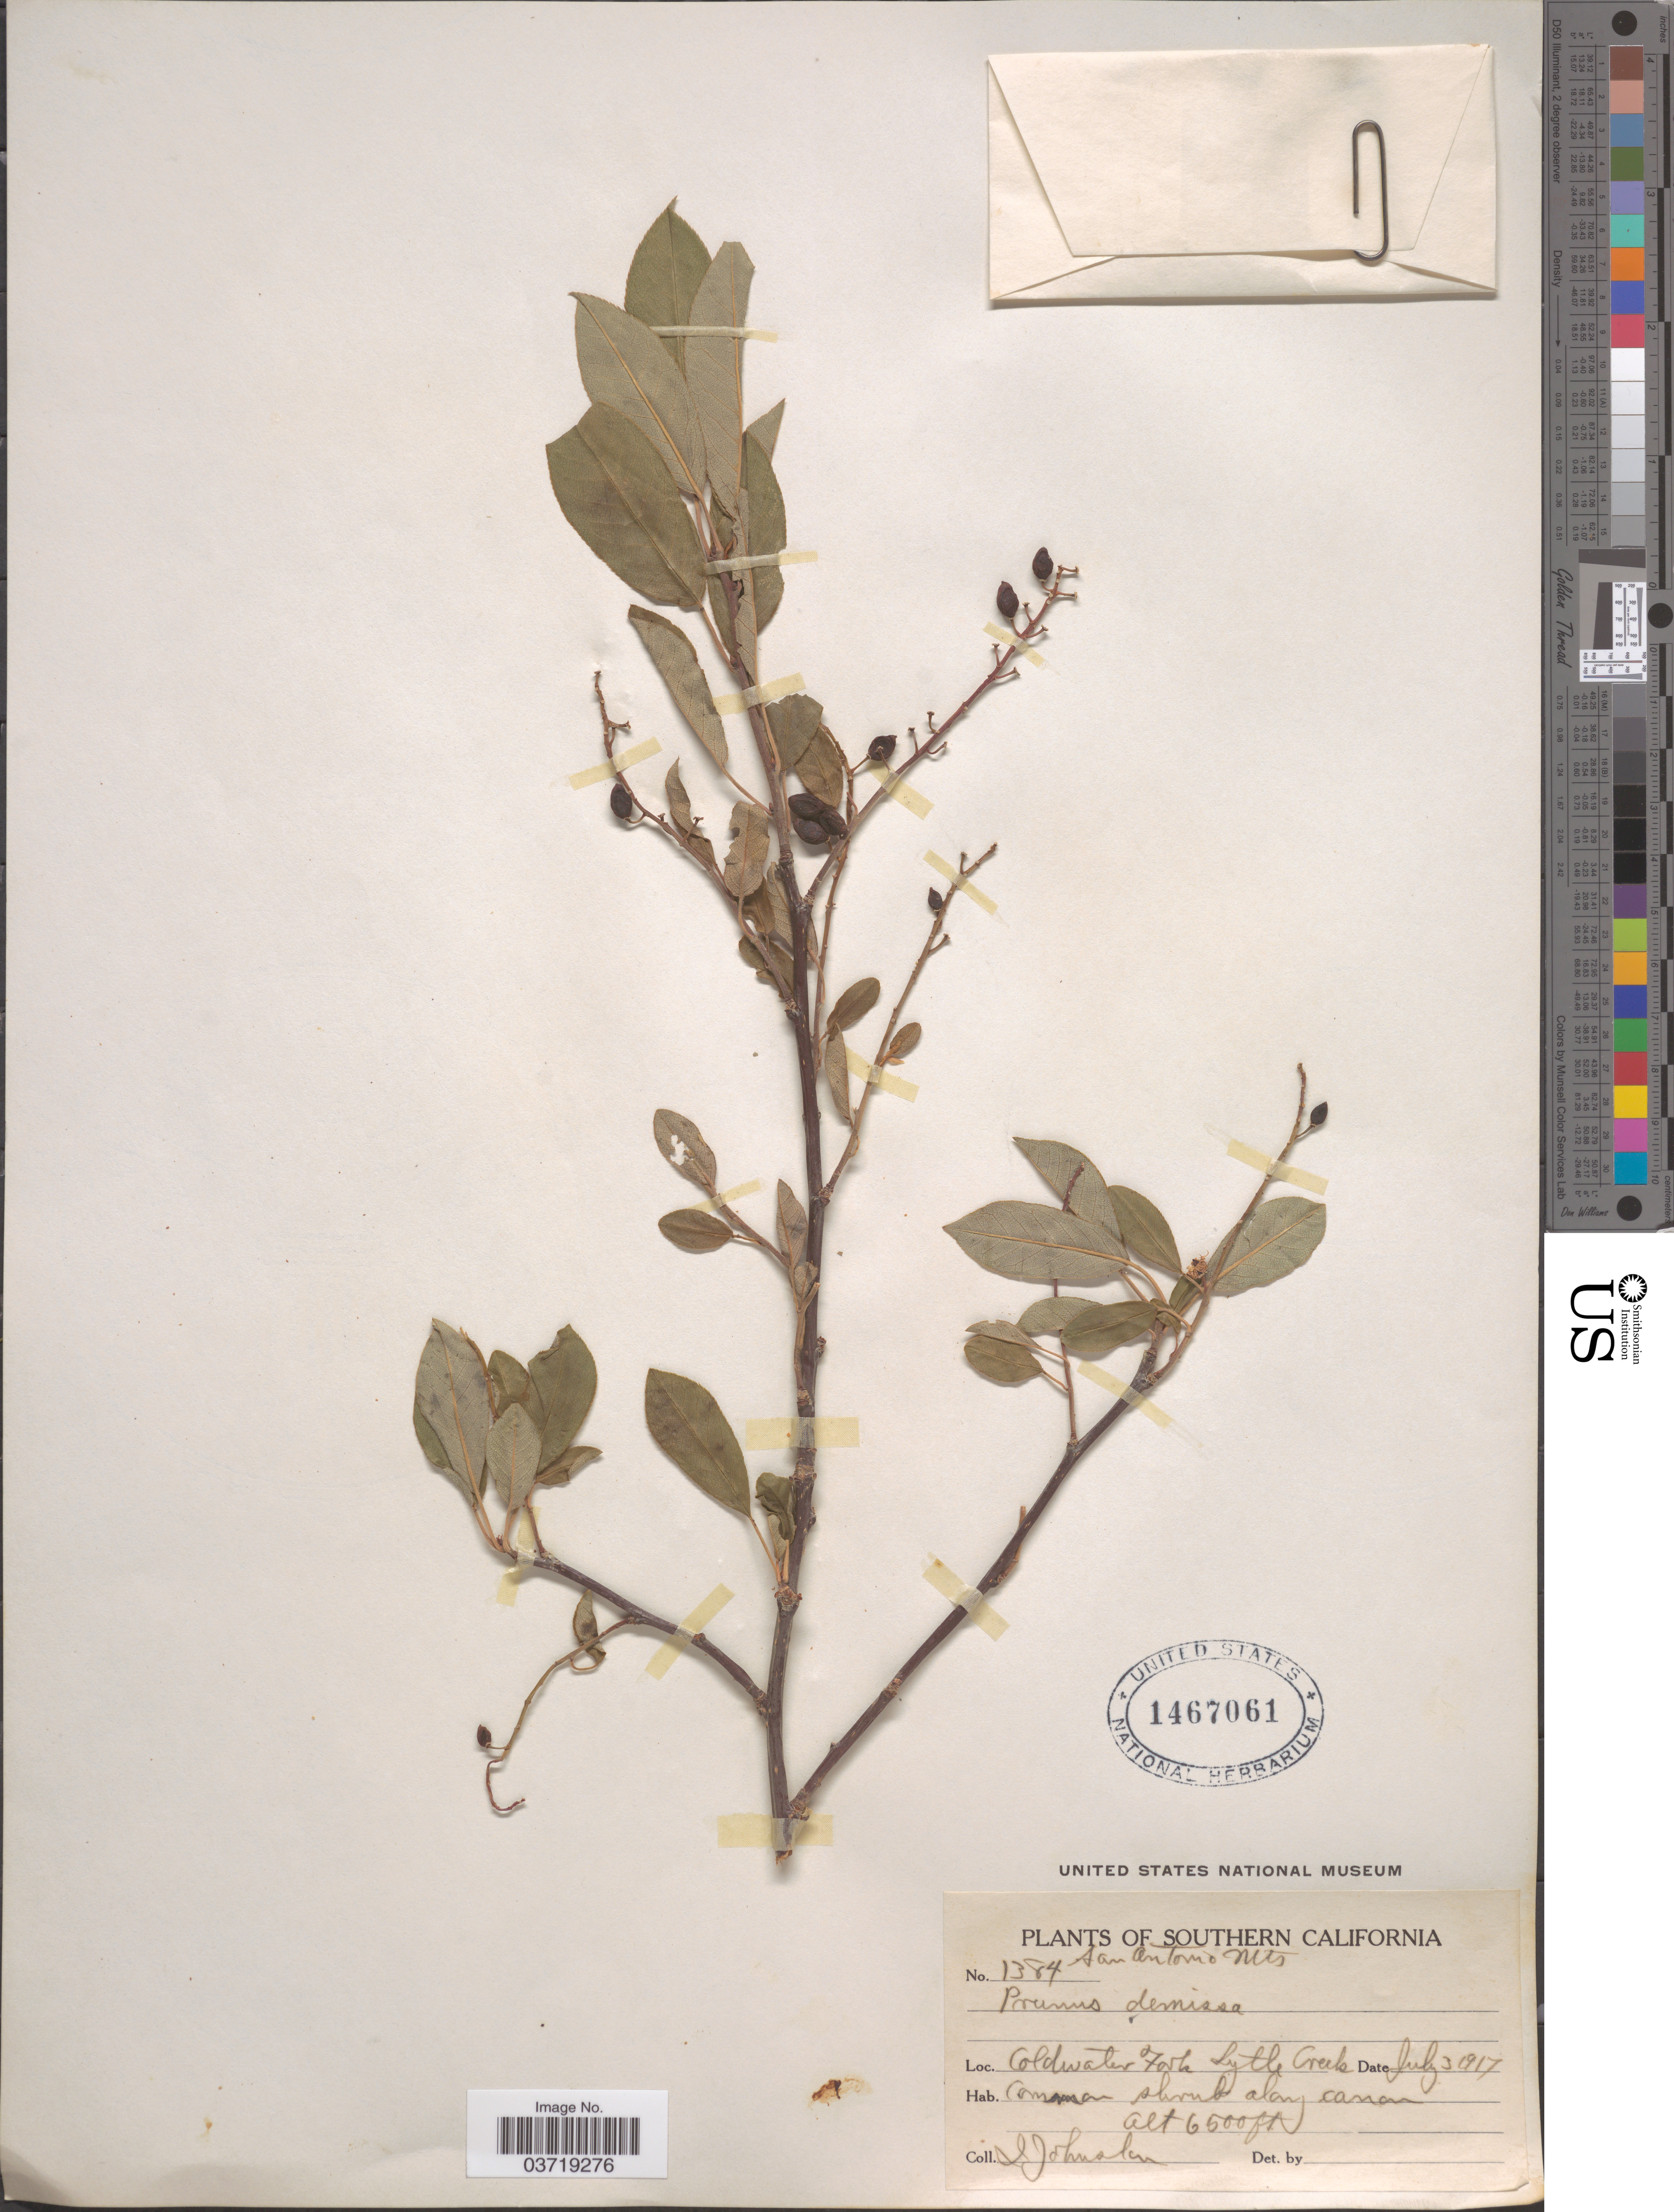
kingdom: Plantae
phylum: Tracheophyta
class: Magnoliopsida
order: Rosales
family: Rosaceae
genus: Prunus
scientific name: Prunus virginiana var. demissa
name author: (Nutt.) Torr.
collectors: I. Johnston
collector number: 1384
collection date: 1917-07-03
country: United States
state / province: California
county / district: Los Angeles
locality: Southern California. San Antonio Mts. Coldwater Fork. Lytle Creek. Along canon.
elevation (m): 1981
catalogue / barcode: US 1467061